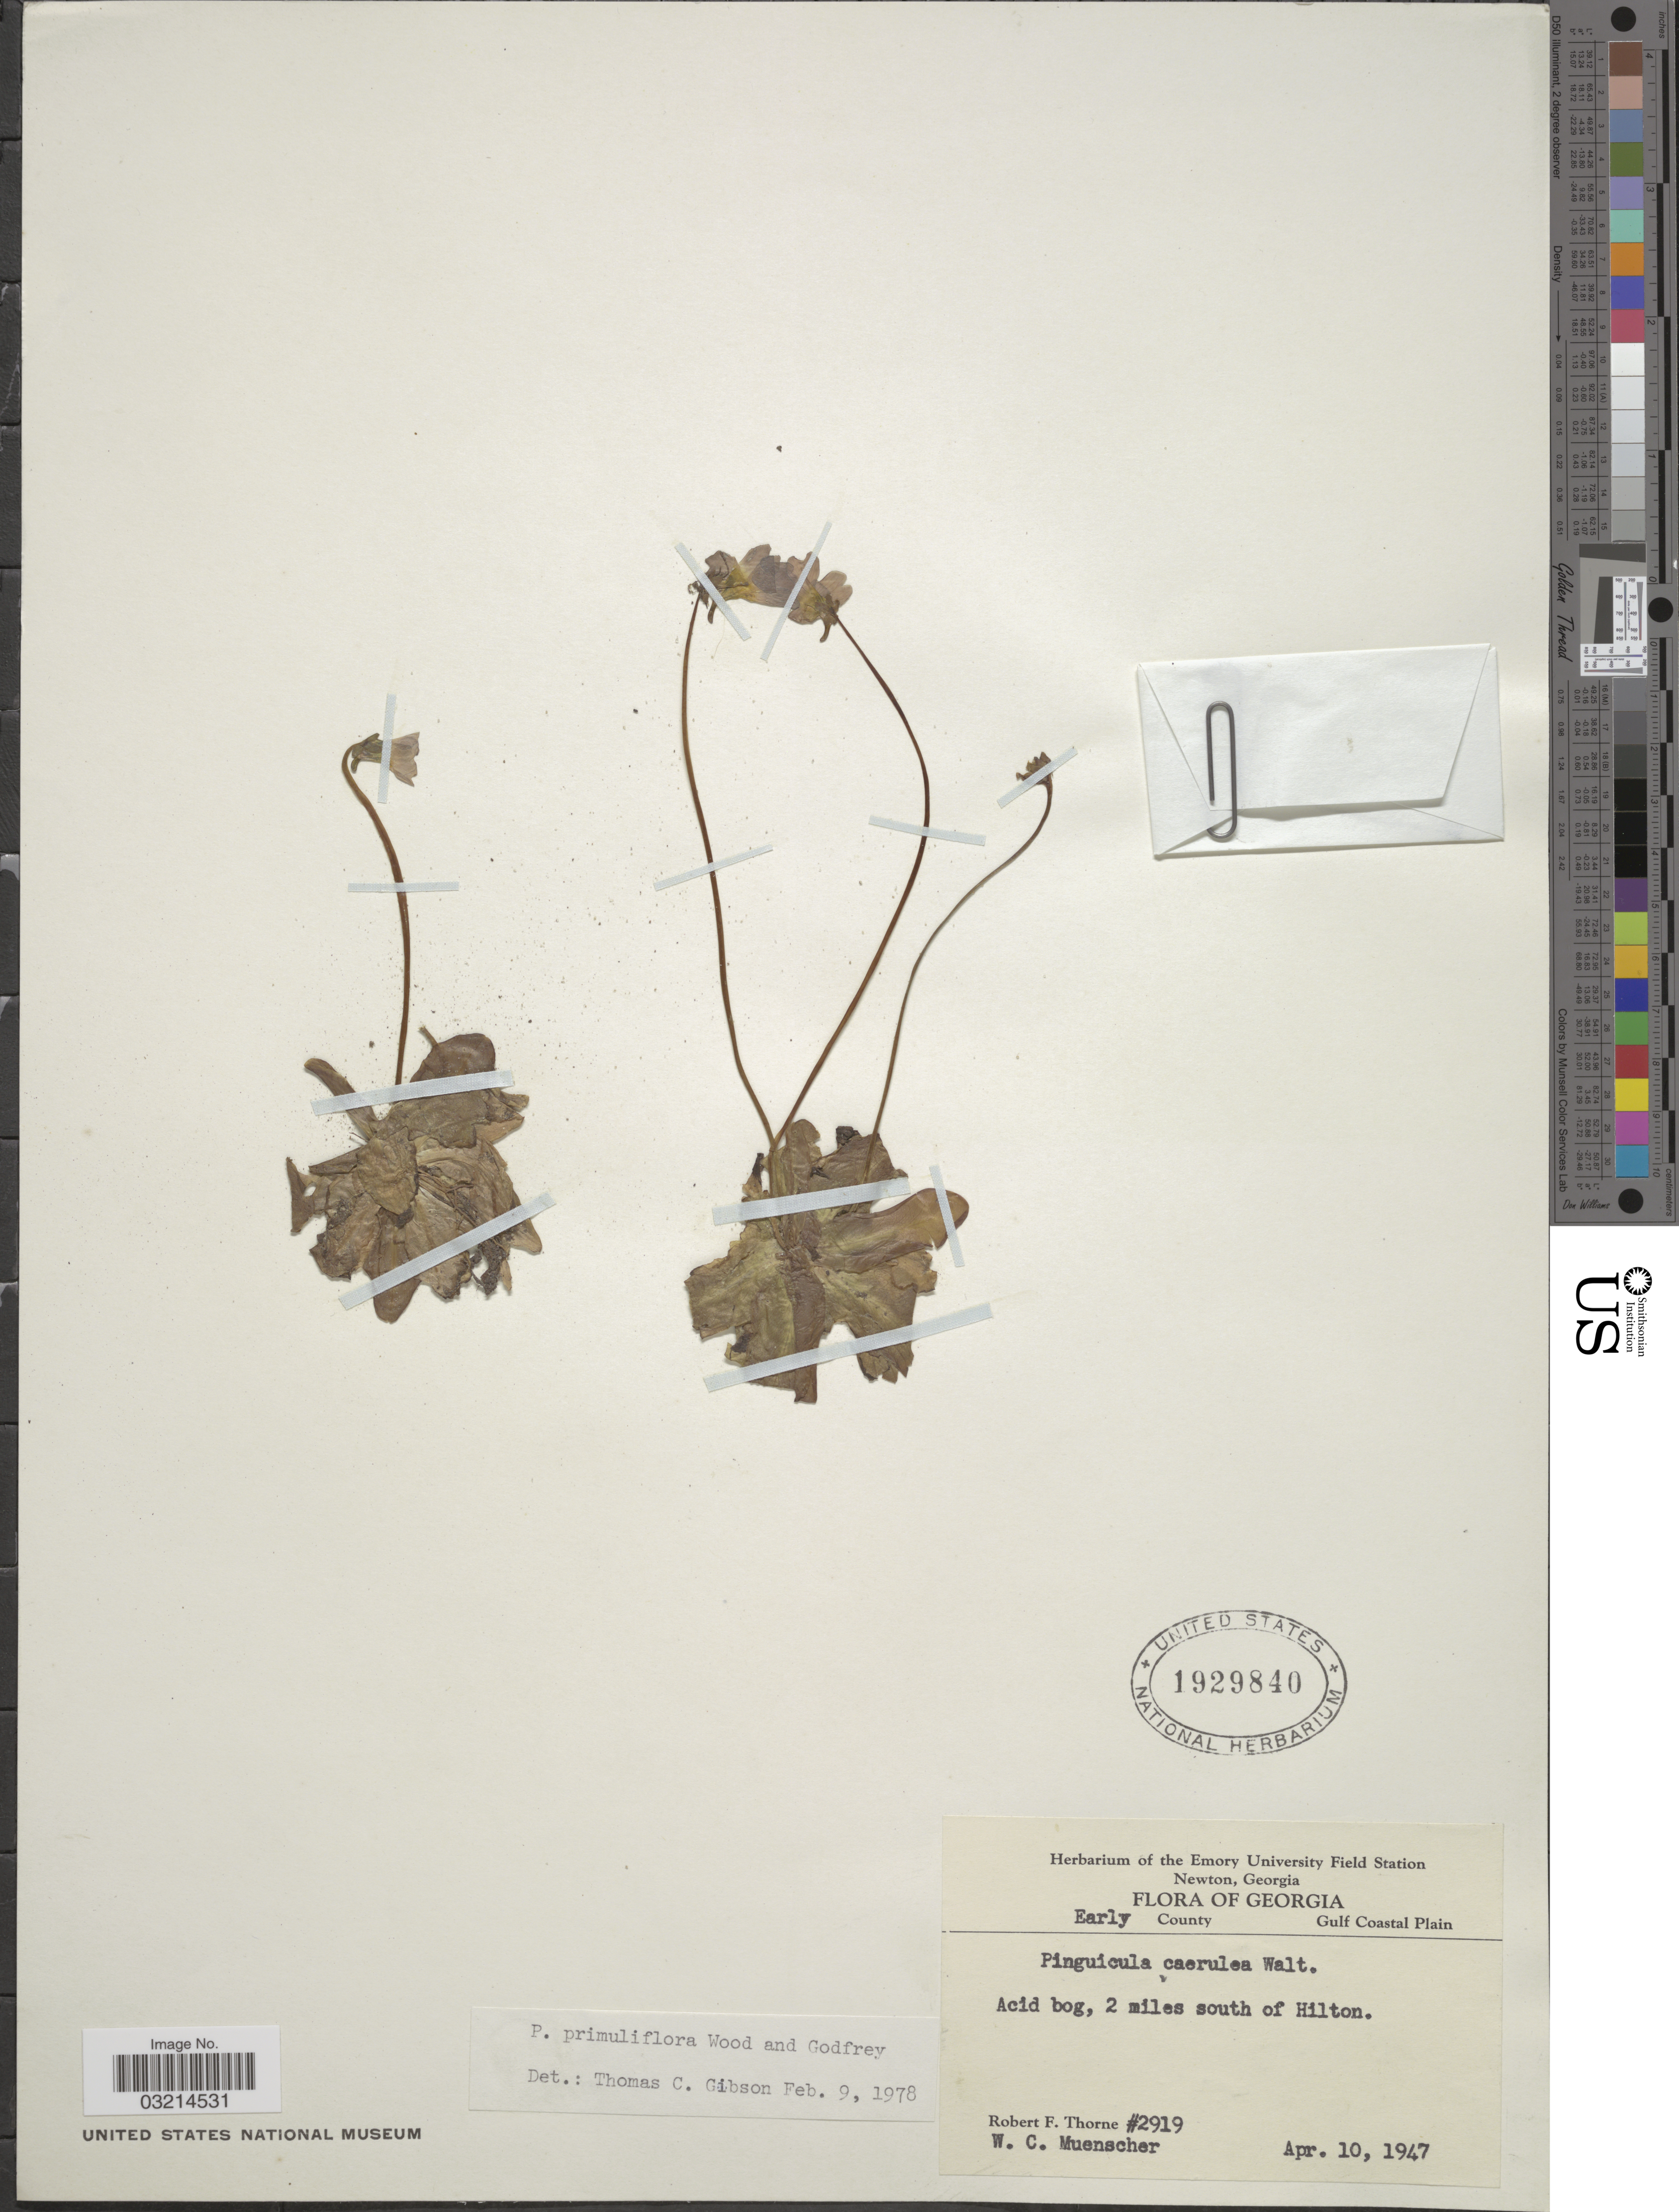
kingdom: Plantae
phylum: Tracheophyta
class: Magnoliopsida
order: Lamiales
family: Lentibulariaceae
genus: Pinguicula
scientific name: Pinguicula primuliflora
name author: C.E. Wood & R.K. Godfrey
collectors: R. F. Thorne & W. Muenscher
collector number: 2919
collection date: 1947-04-10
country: United States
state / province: Georgia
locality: Early County, Gulf Coastal Plain, Acid bog, 2 miles south of Hilton.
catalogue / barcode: US 1929840